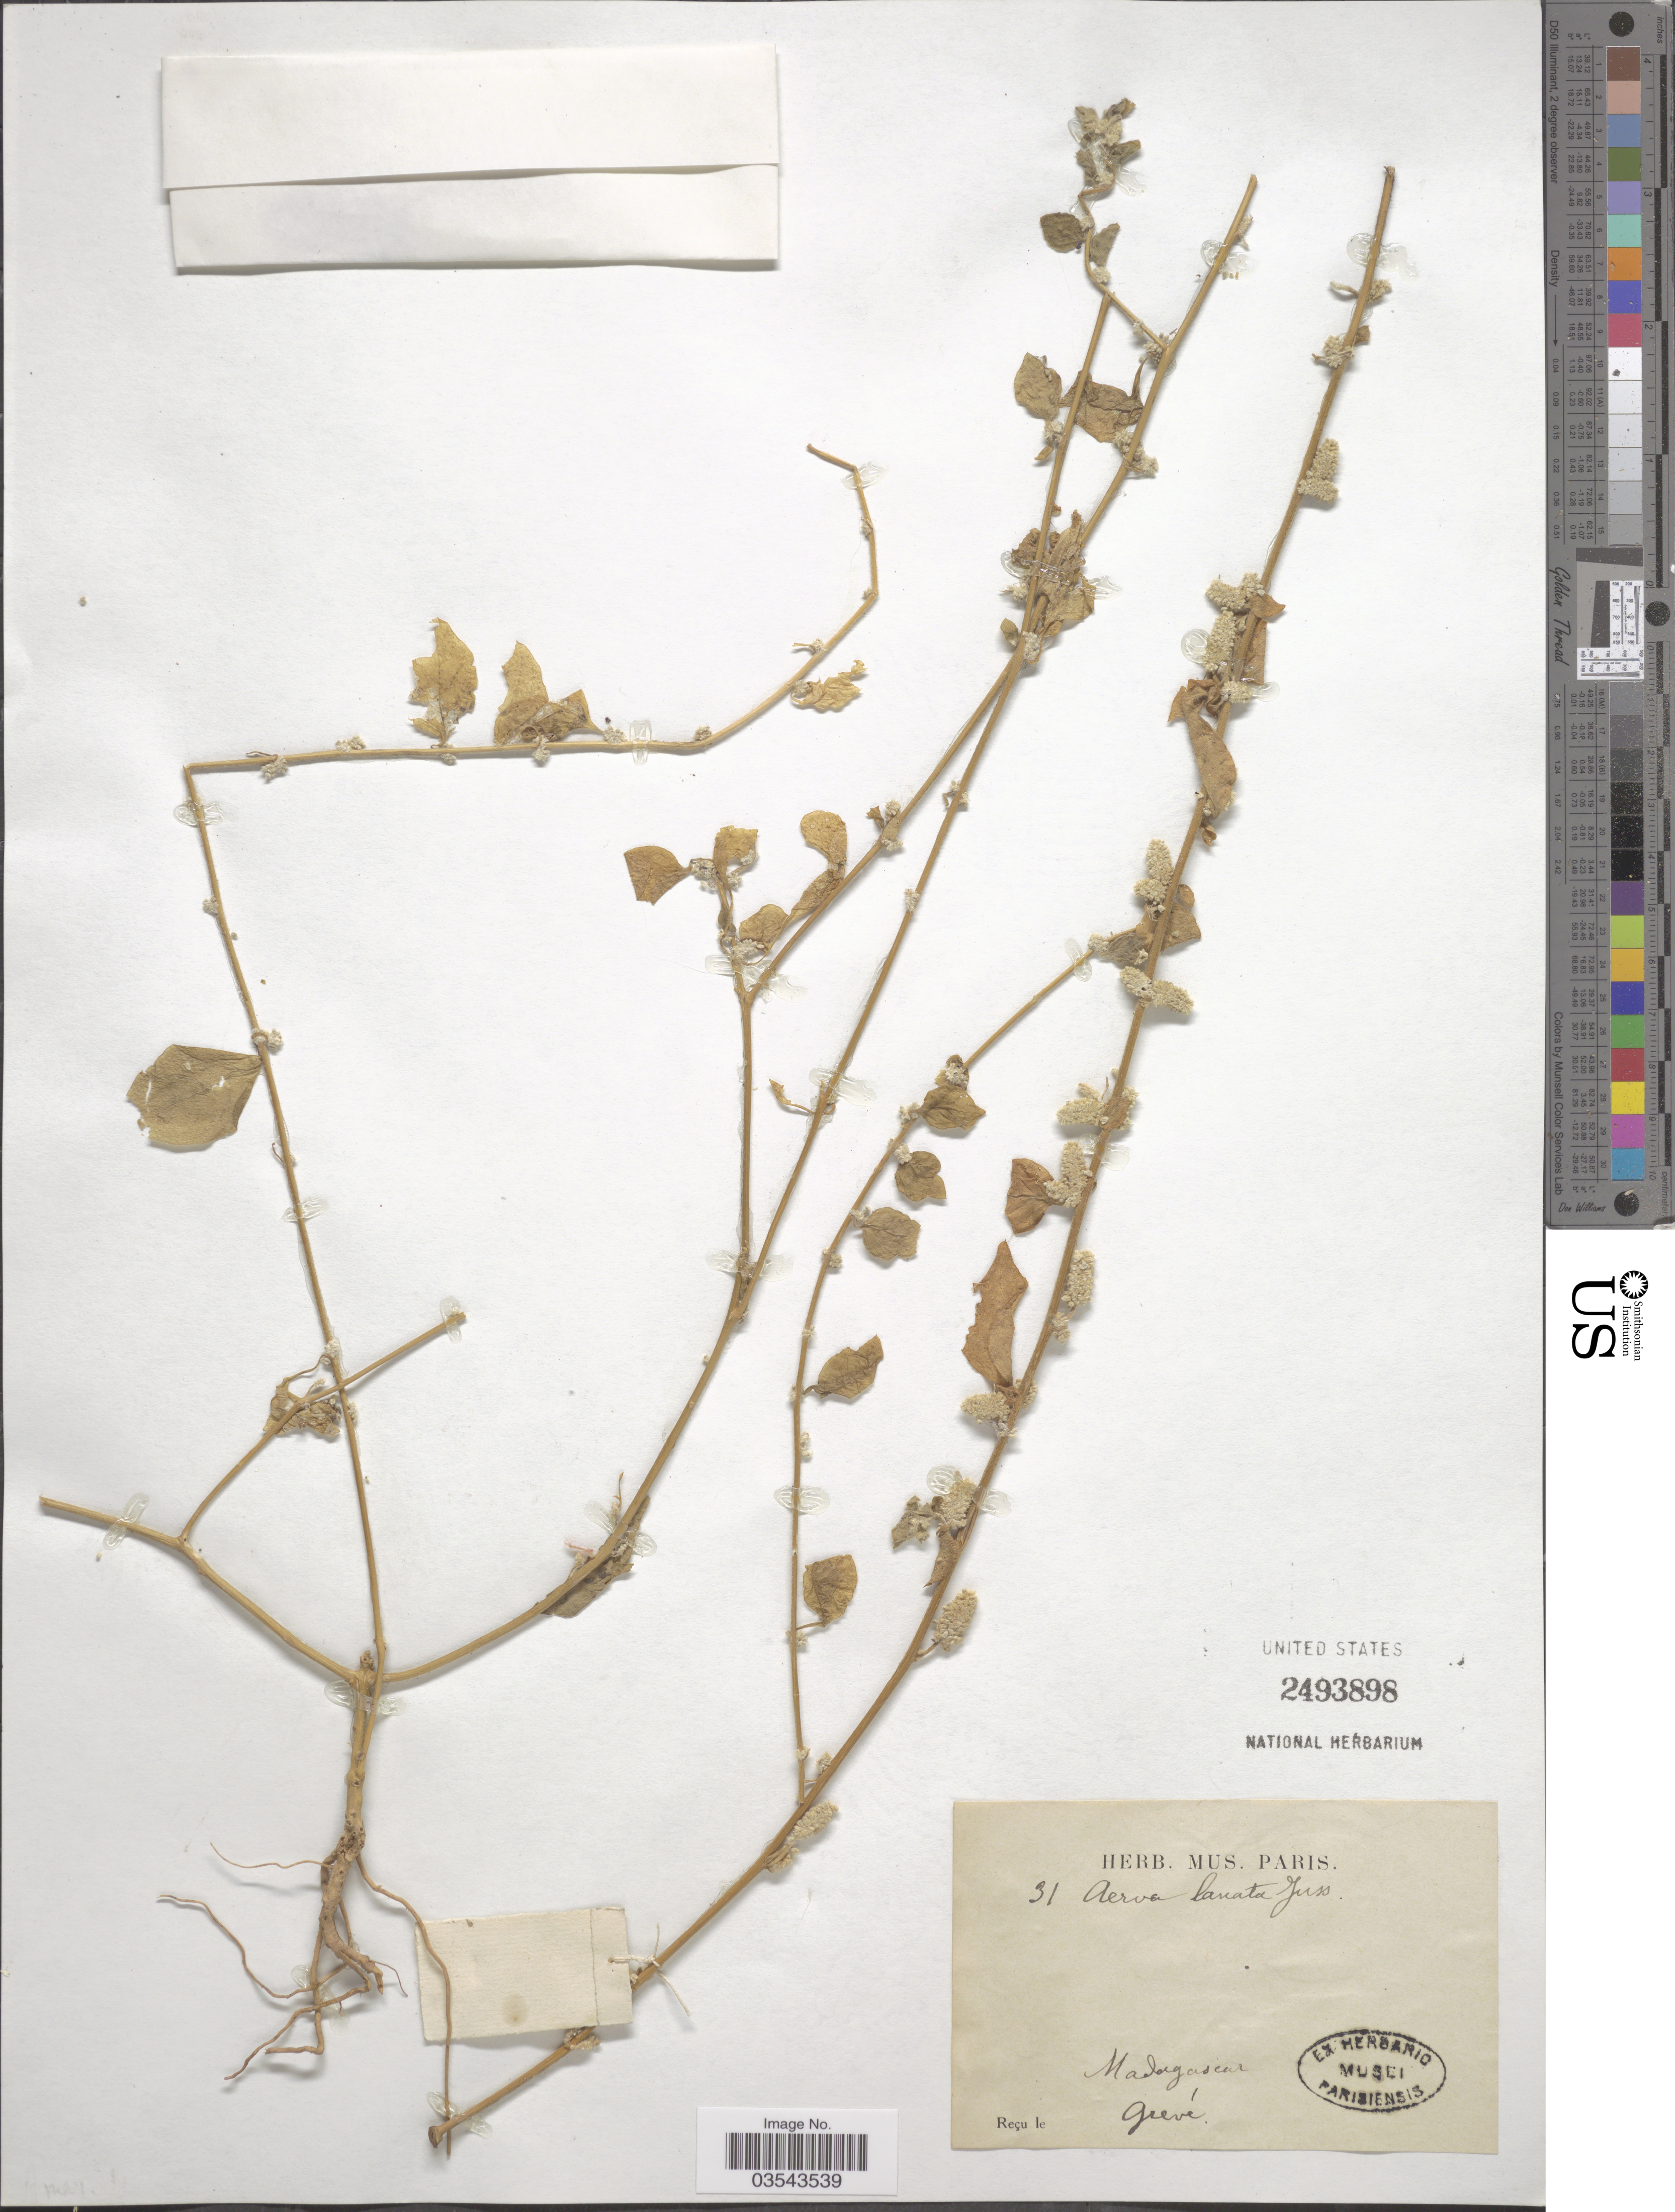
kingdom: Plantae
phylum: Tracheophyta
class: Magnoliopsida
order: Caryophyllales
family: Amaranthaceae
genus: Ouret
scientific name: Ouret lanata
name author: (L.) Kuntze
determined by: U.S. National Herbarium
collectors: -. Grevé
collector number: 31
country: Madagascar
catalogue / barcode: US 2493898